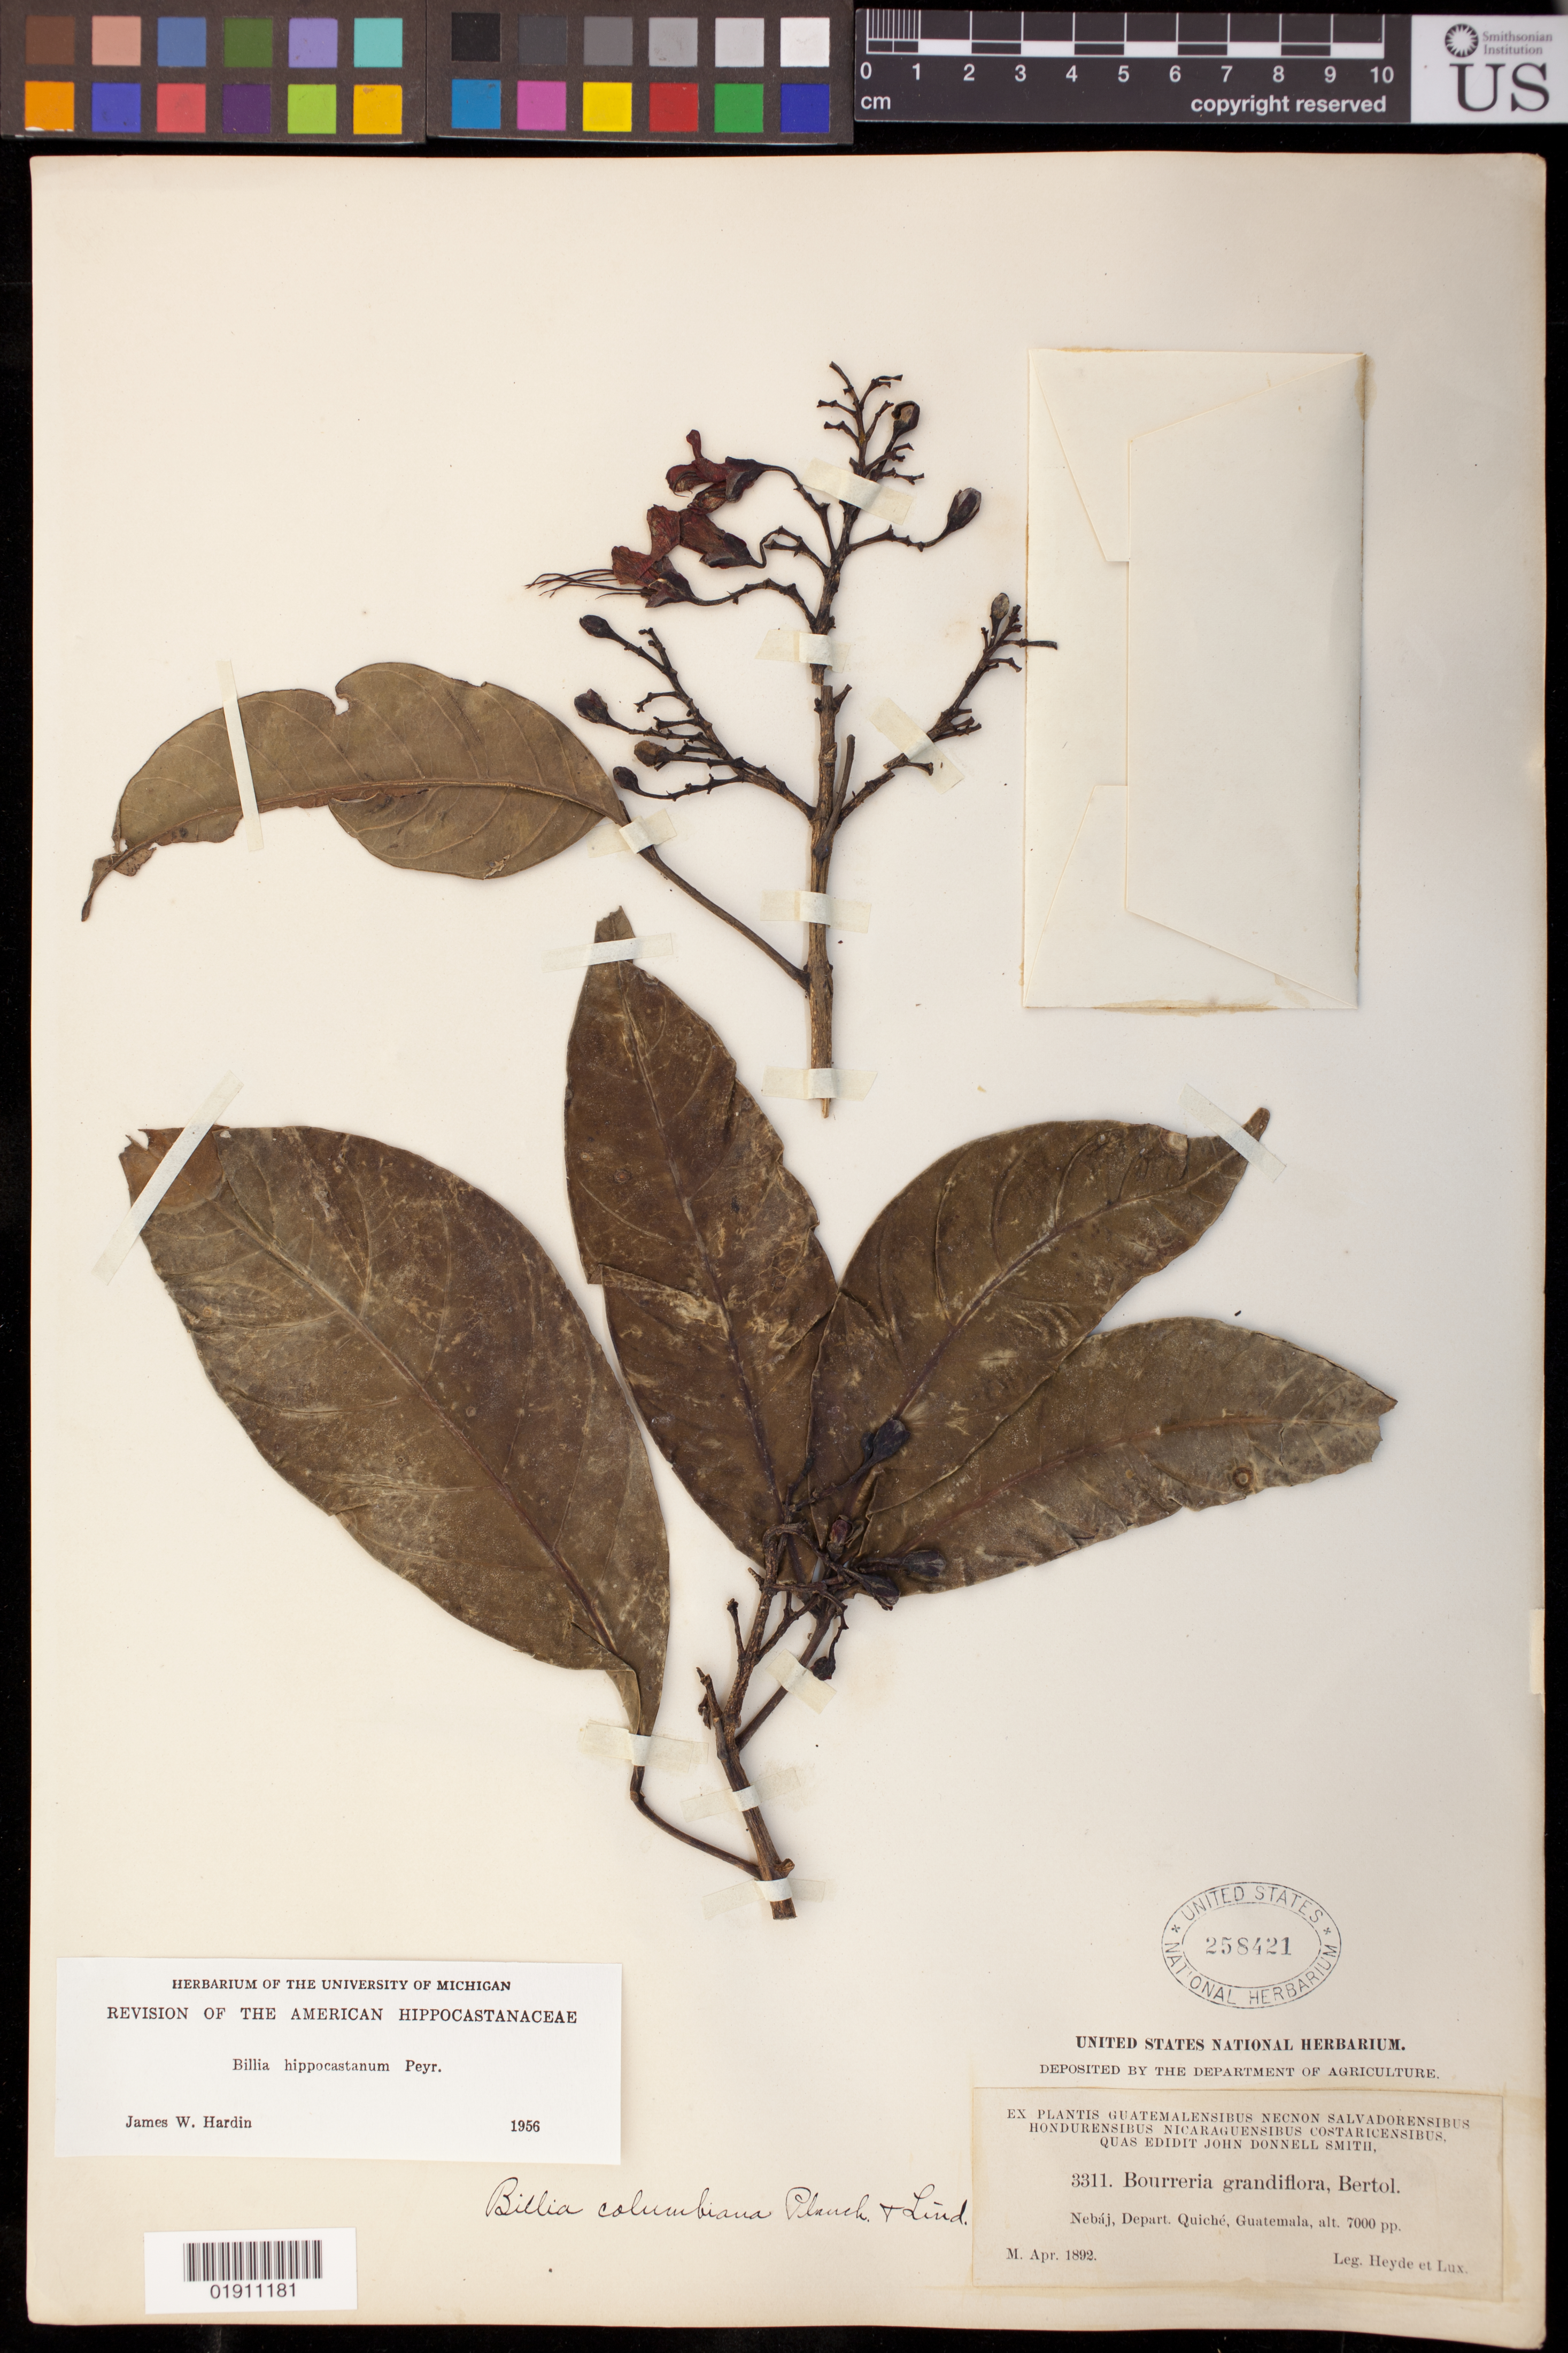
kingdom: Plantae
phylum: Tracheophyta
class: Magnoliopsida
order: Sapindales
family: Sapindaceae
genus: Billia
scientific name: Billia hippocastanum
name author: Peyr.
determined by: Hardin, J. W.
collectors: E. T. Heyde & E. Lux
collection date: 1892-04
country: Guatemala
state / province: El Quiché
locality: Nebaj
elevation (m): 2134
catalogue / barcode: US 258421